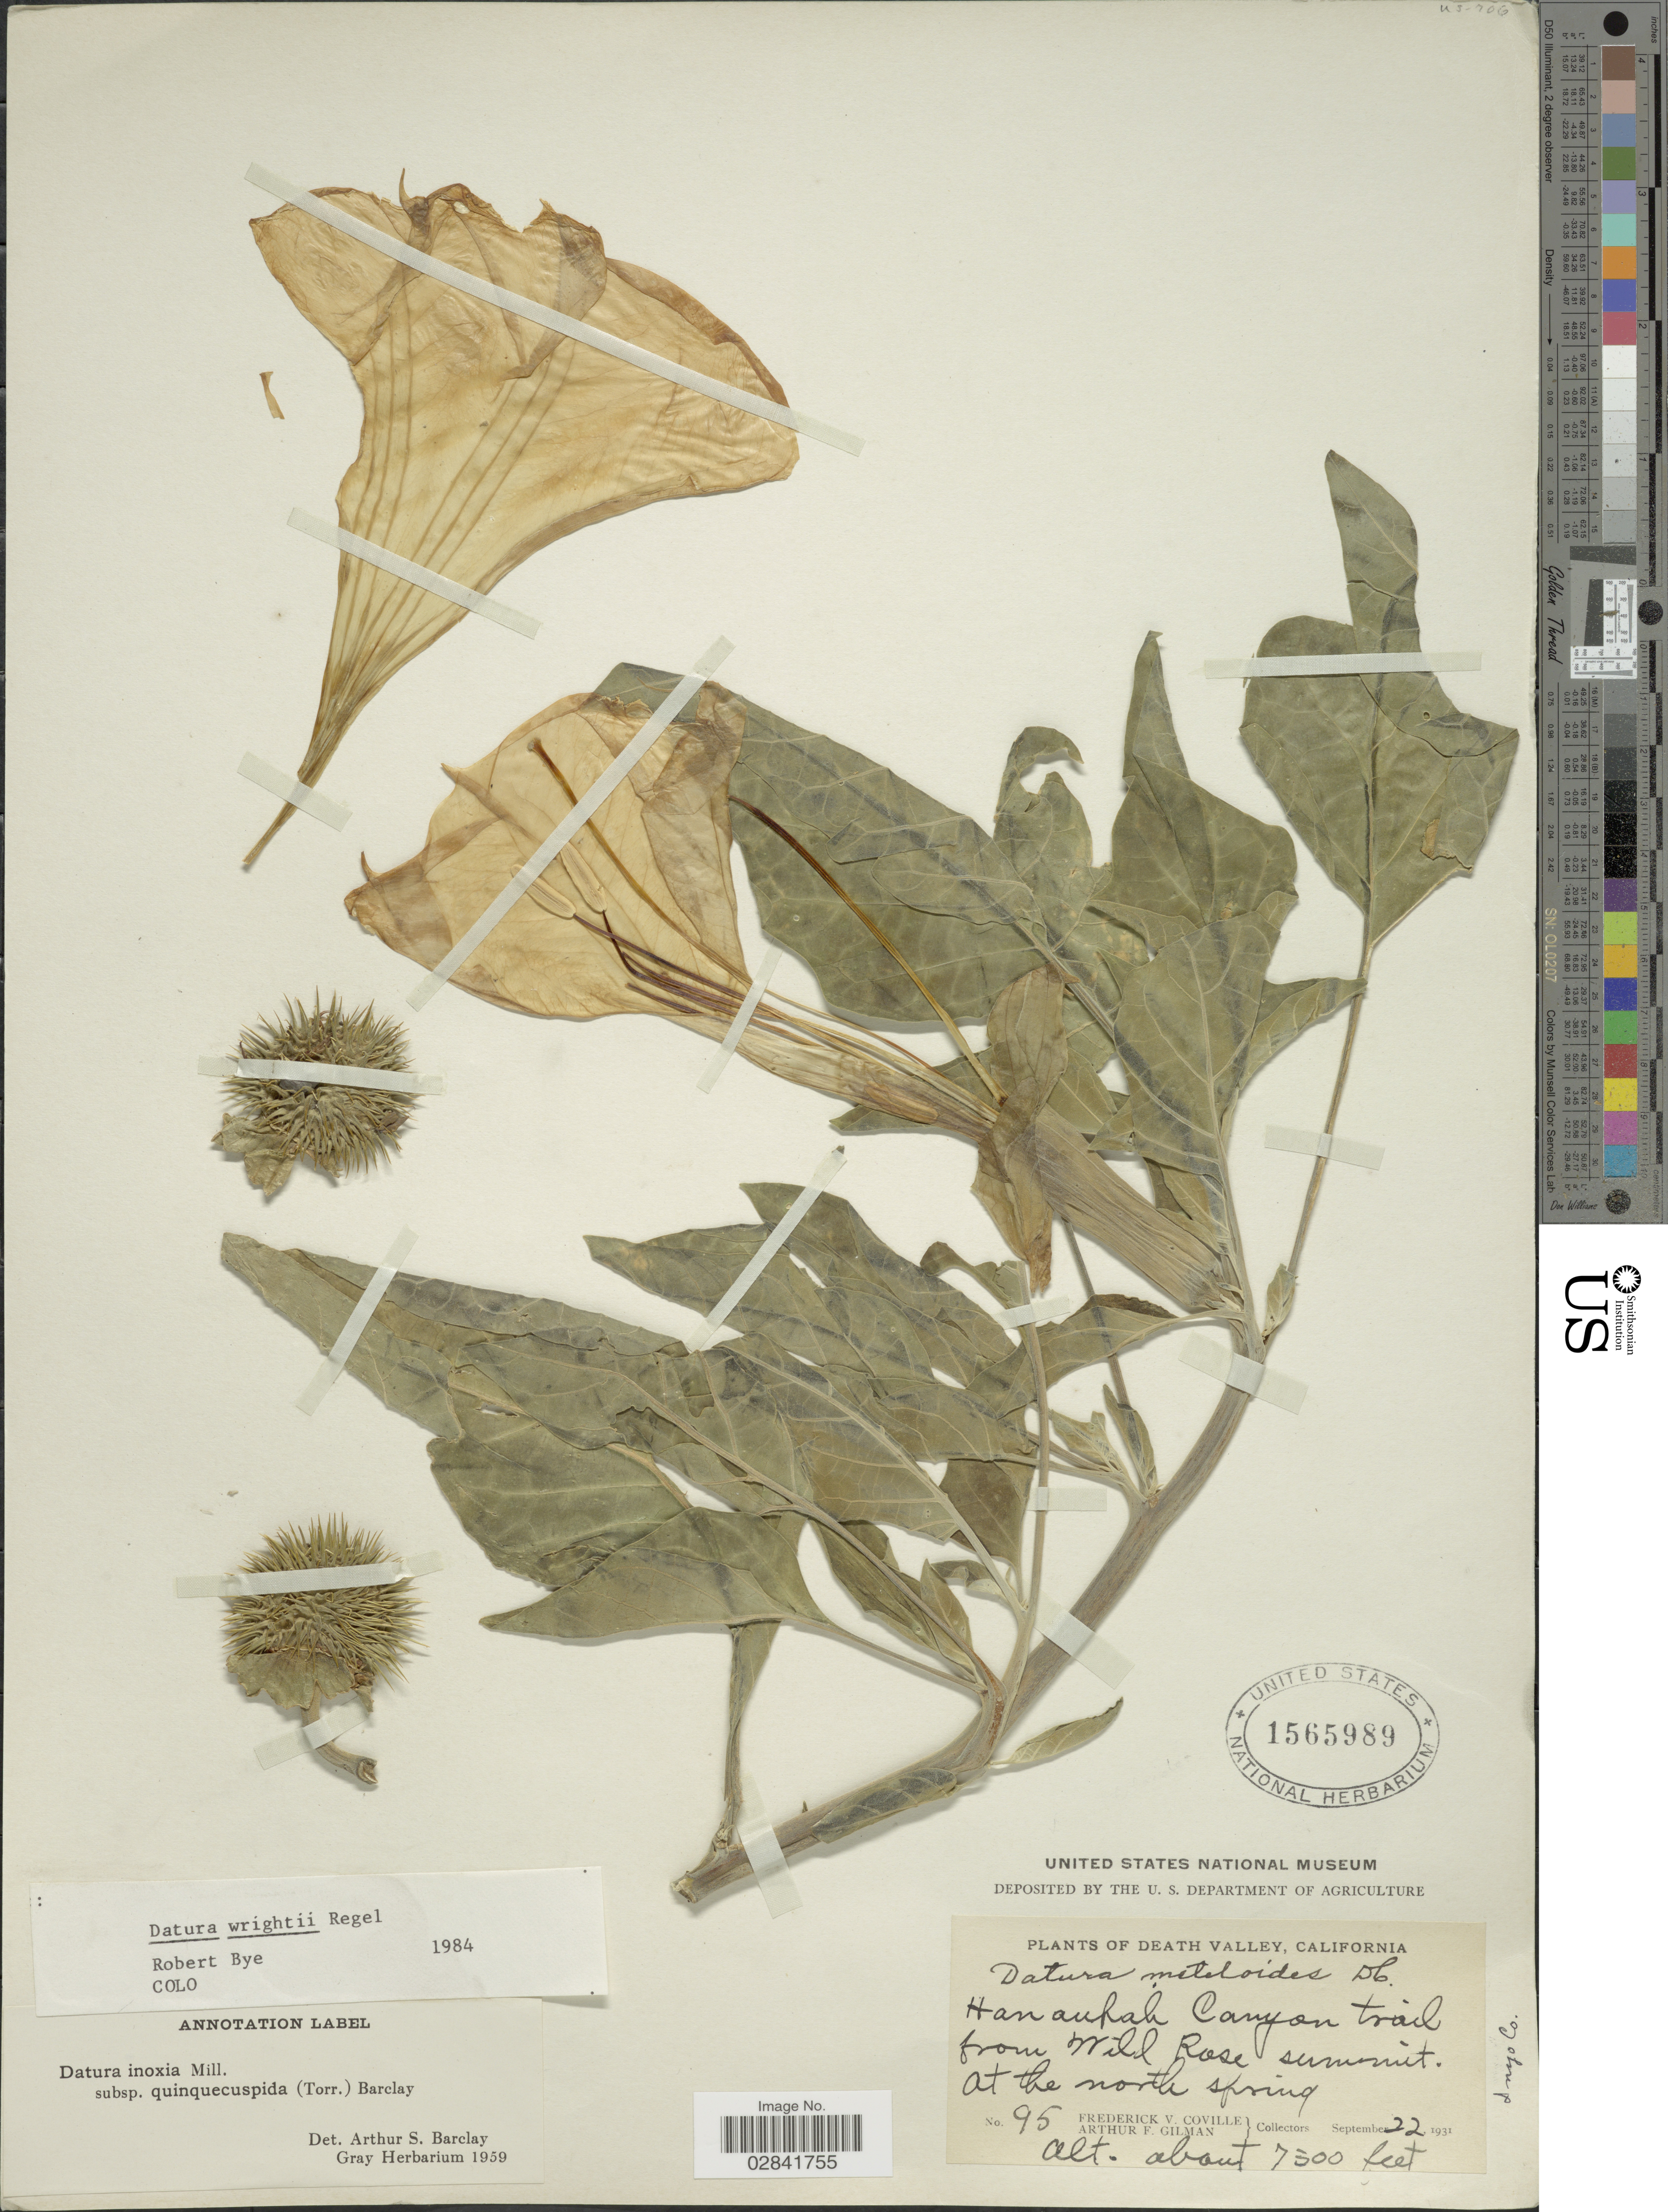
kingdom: Plantae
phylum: Tracheophyta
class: Magnoliopsida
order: Solanales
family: Solanaceae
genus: Datura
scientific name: Datura innoxia subsp. quinquecuspidata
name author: (Torr.) A.S. Barclay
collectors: F. V. Coville & A. Gilman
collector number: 95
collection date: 1931-09-22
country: United States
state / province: California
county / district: Inyo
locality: Death Valley. Hanaupah Canyon trail from Will Rose summit. At the north spring. Inyo Co.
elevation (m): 2286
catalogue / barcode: US 1565989